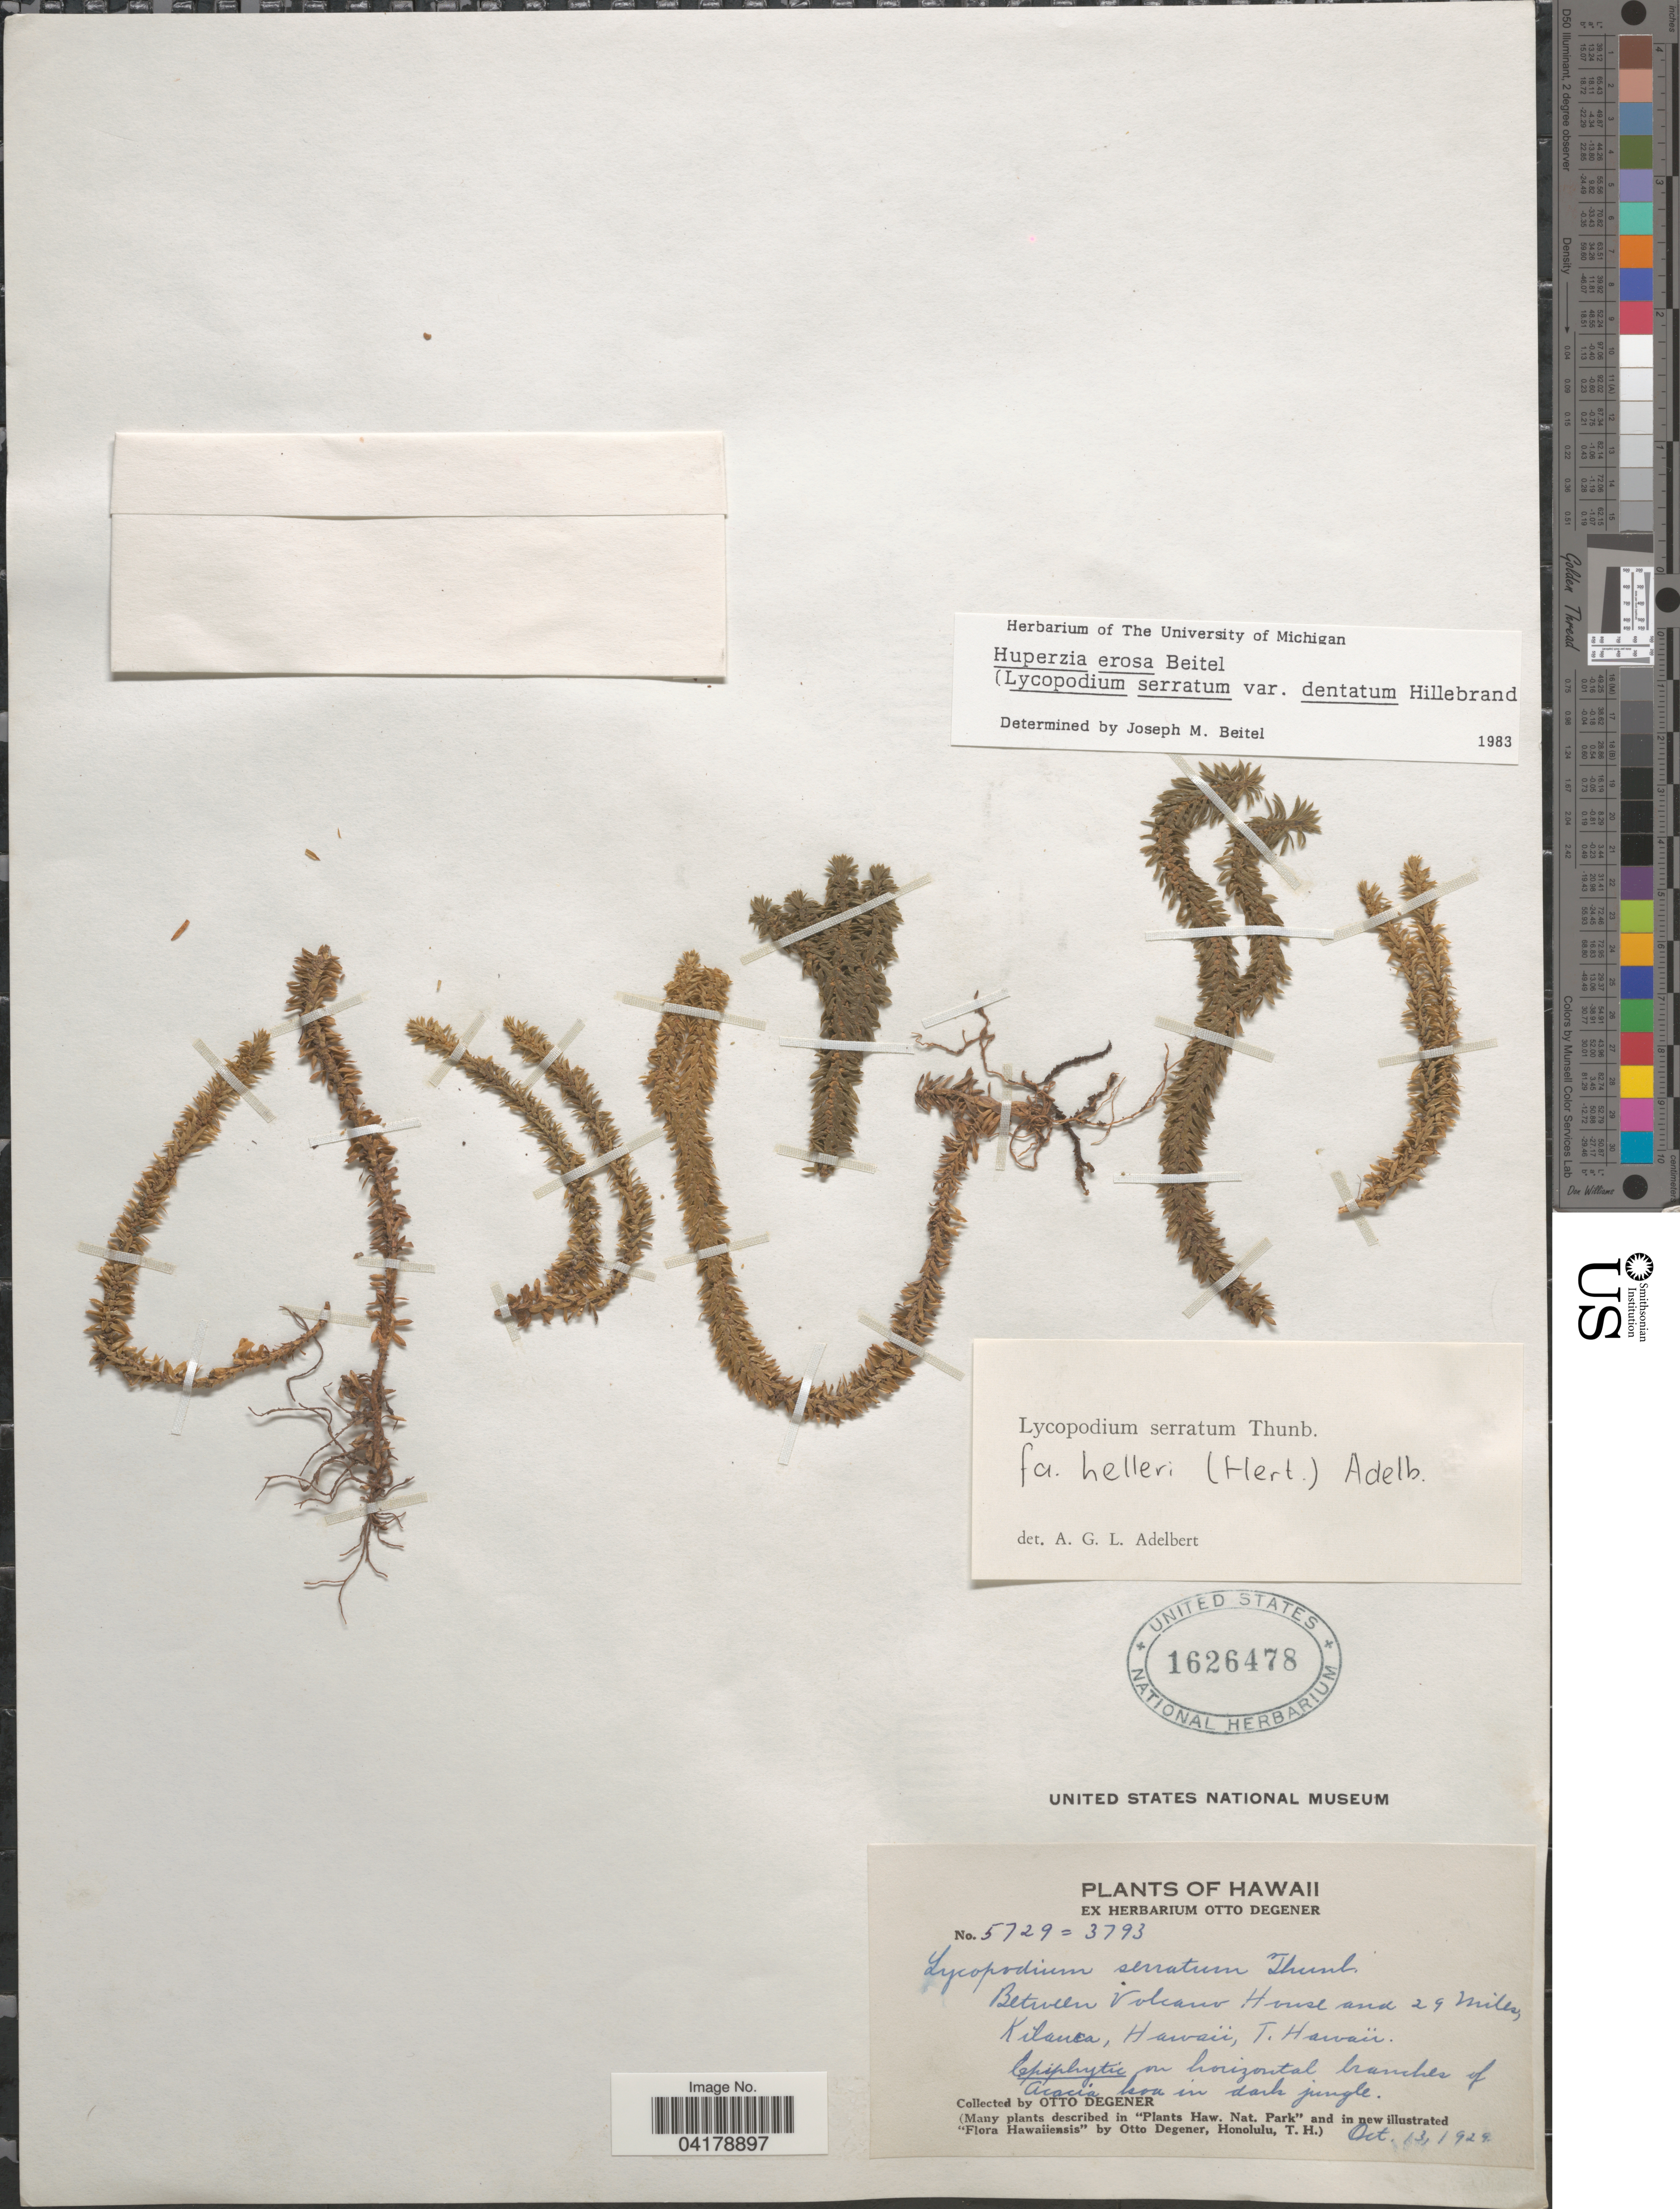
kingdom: Plantae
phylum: Tracheophyta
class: Lycopodiopsida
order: Lycopodiales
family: Lycopodiaceae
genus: Huperzia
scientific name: Huperzia erosa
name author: Beitel & W.H. Wagner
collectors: O. Degener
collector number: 5729 = 3793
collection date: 1929-10-13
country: United States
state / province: Hawaii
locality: Between Volcano House and 29 miles, Kilaua, T. Hawaii.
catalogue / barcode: US 1626478